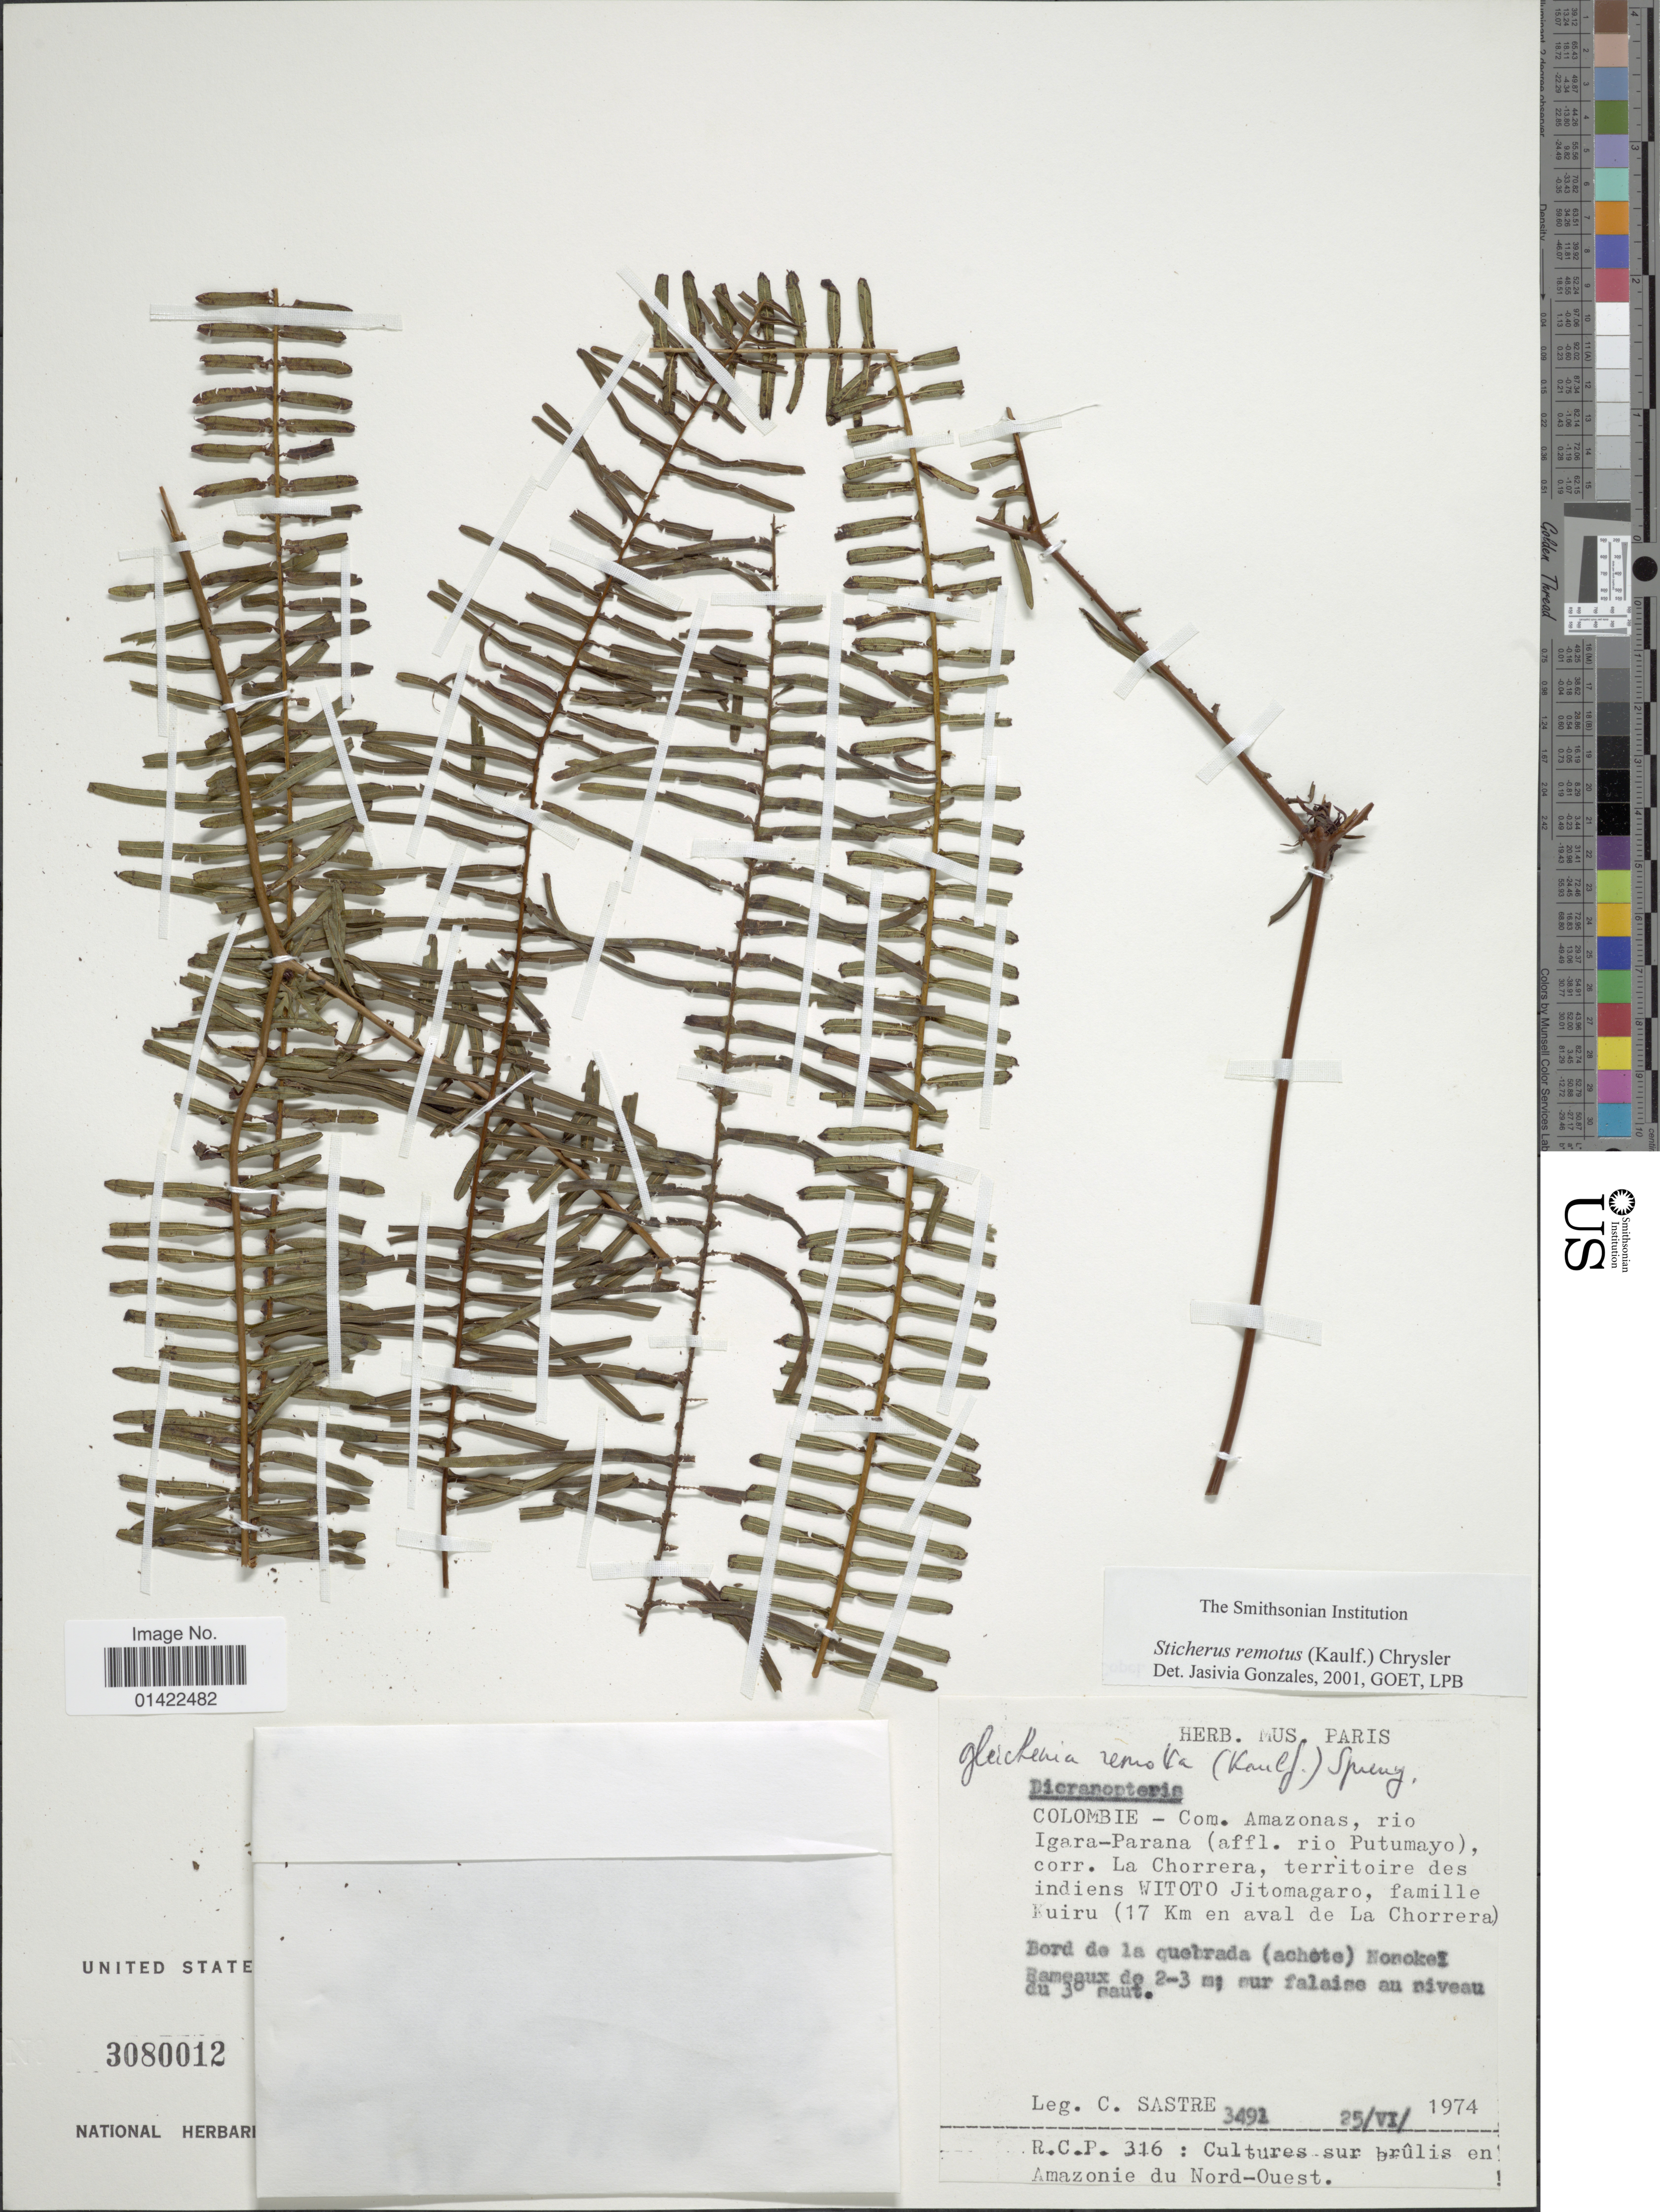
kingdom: Plantae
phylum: Tracheophyta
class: Polypodiopsida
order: Gleicheniales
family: Gleicheniaceae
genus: Sticherus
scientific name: Sticherus remotus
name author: (Kaulf.) Chrysler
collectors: C. Sastre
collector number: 3491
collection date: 1974-06-25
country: Colombia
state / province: Amazônas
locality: Rio Igara-Parana (affl. rio Putumayo), corr. La Chorrera, territoire des indiens WITOTO Jitomagaro, famille Kuiru (17 Km en aval de La Chorrera)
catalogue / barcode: US 3080012